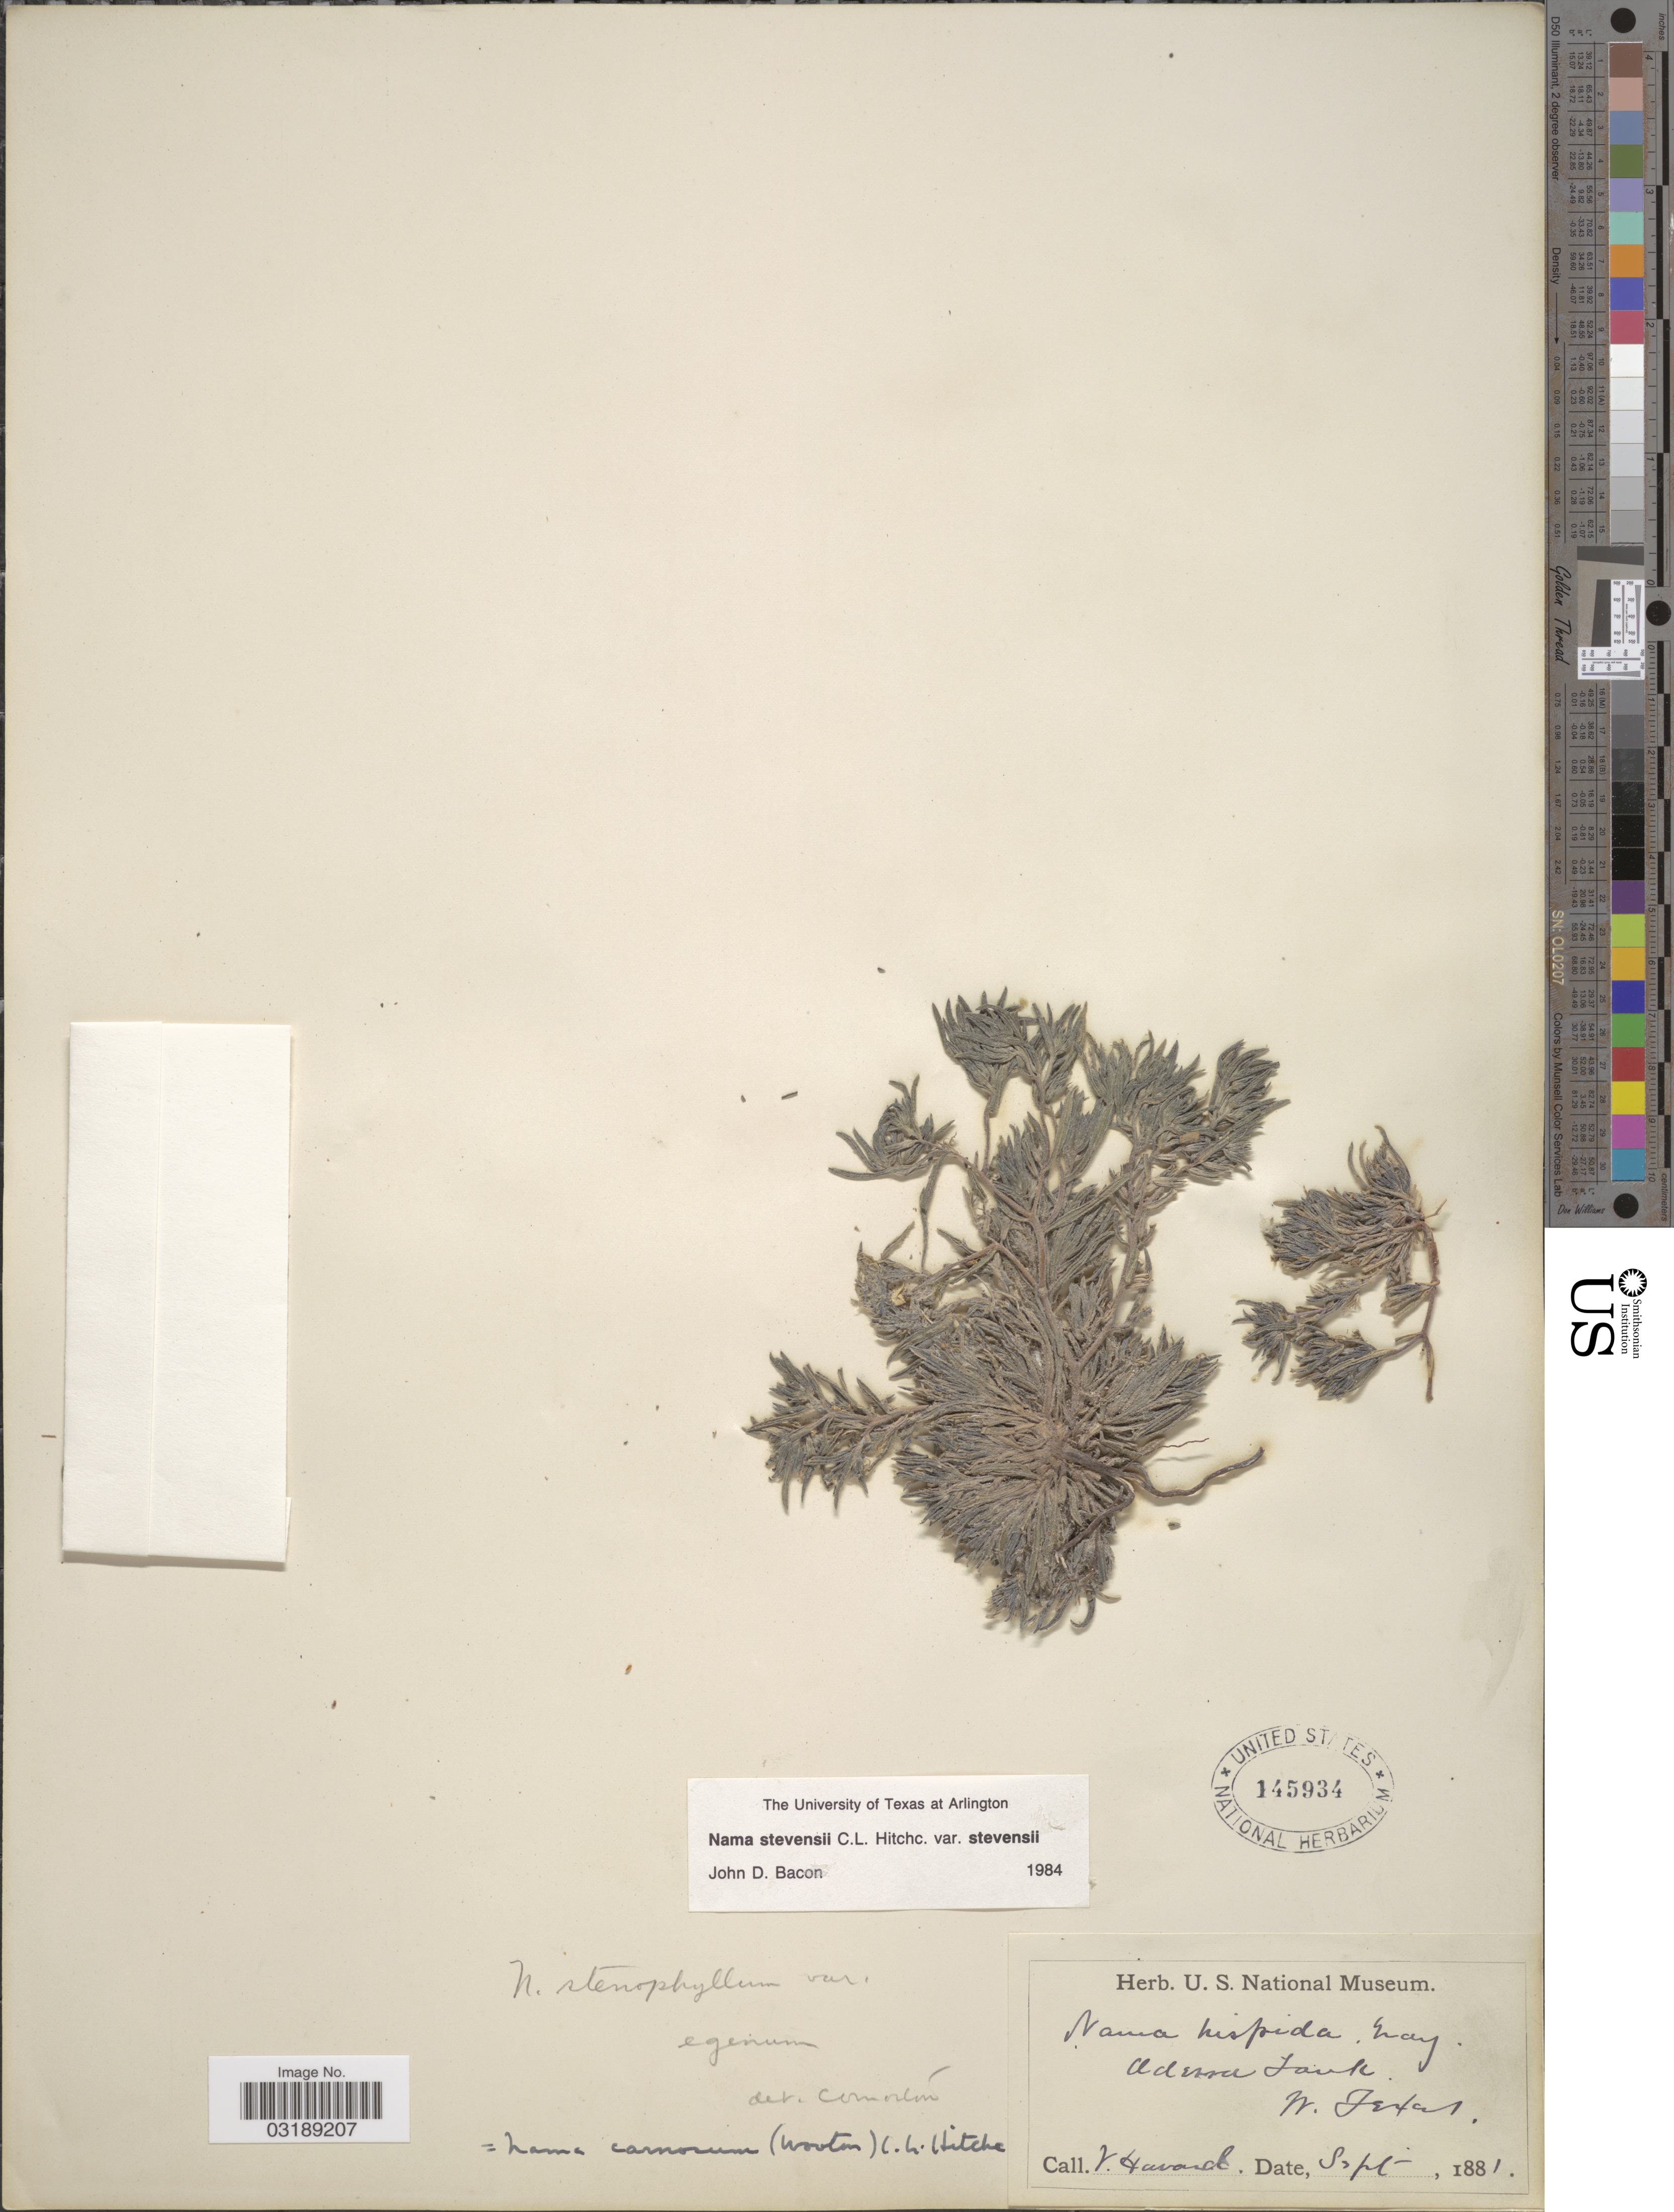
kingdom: Plantae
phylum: Tracheophyta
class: Magnoliopsida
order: Boraginales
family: Namaceae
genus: Nama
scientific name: Nama stevensii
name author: C.L. Hitchc.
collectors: V. Havard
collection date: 1881-09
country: United States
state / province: Texas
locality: Odessa Tank [Park], W. Texas.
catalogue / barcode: US 145934